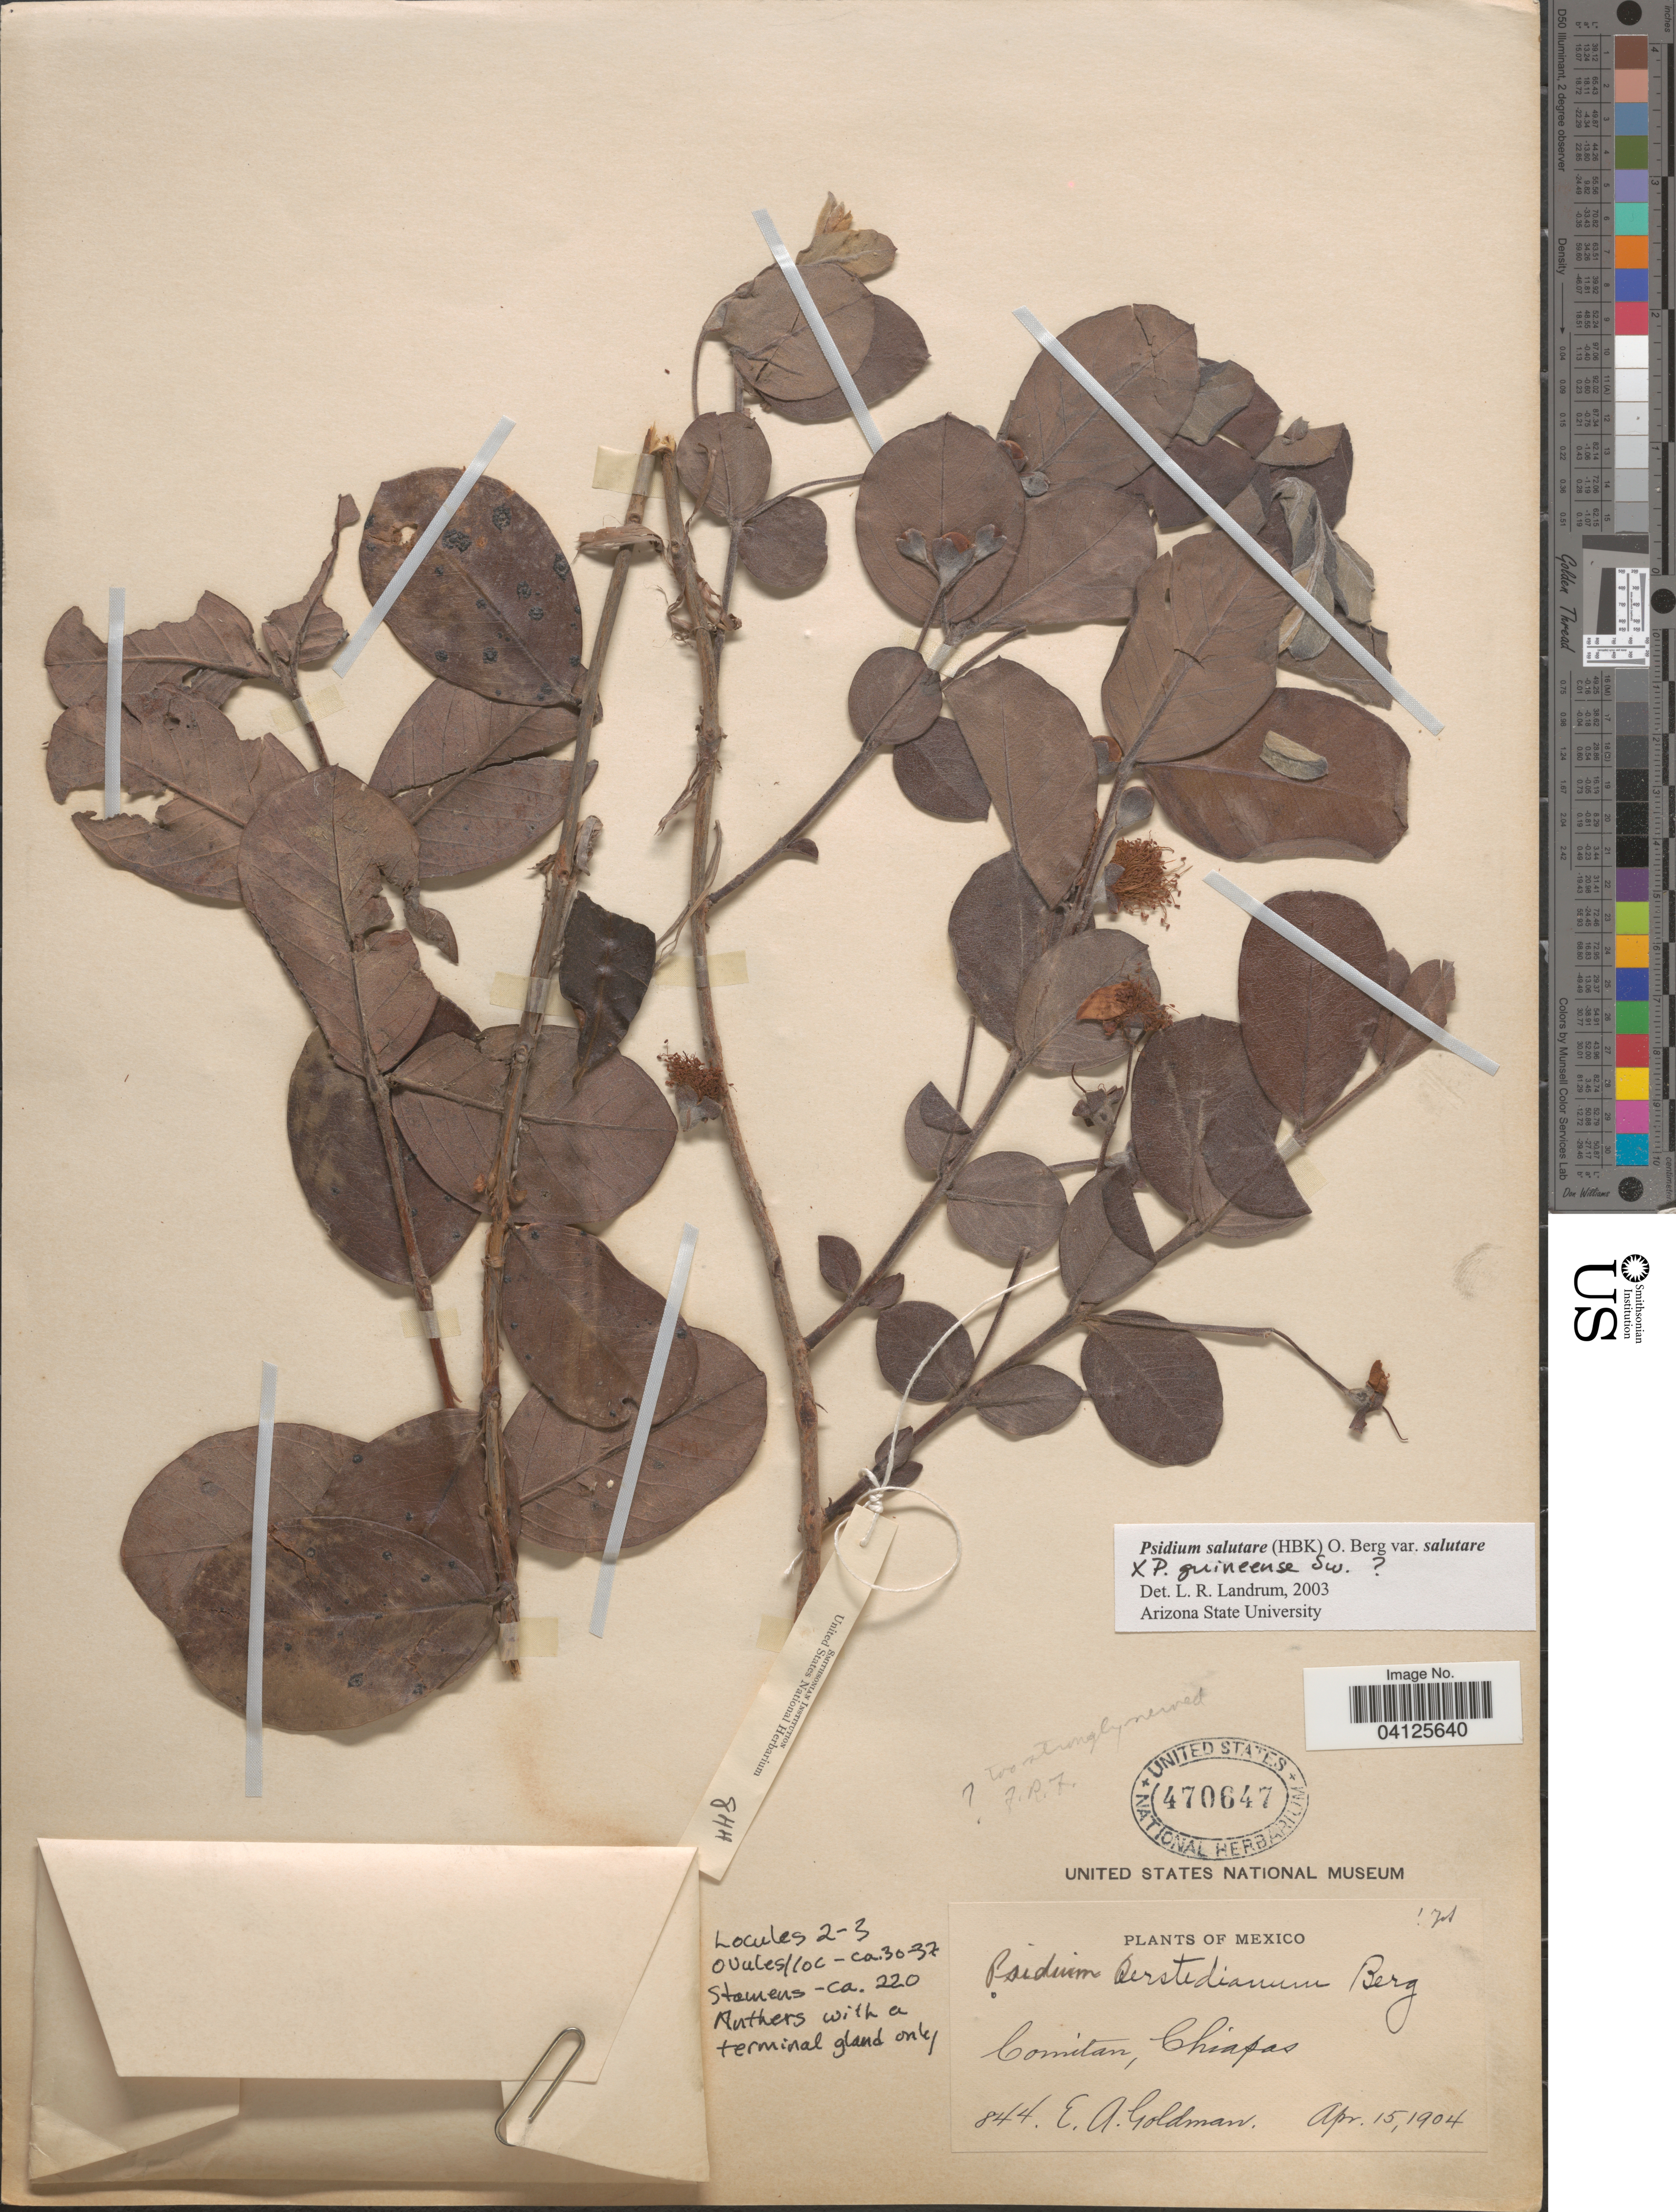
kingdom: Plantae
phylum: Tracheophyta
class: Magnoliopsida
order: Myrtales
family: Myrtaceae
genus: Psidium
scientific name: Psidium salutare var. salutare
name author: (Kunth) O. Berg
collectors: E. A. Goldman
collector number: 844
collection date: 1904-04-15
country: Mexico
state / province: Chiapas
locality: Comitan.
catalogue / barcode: US 470647